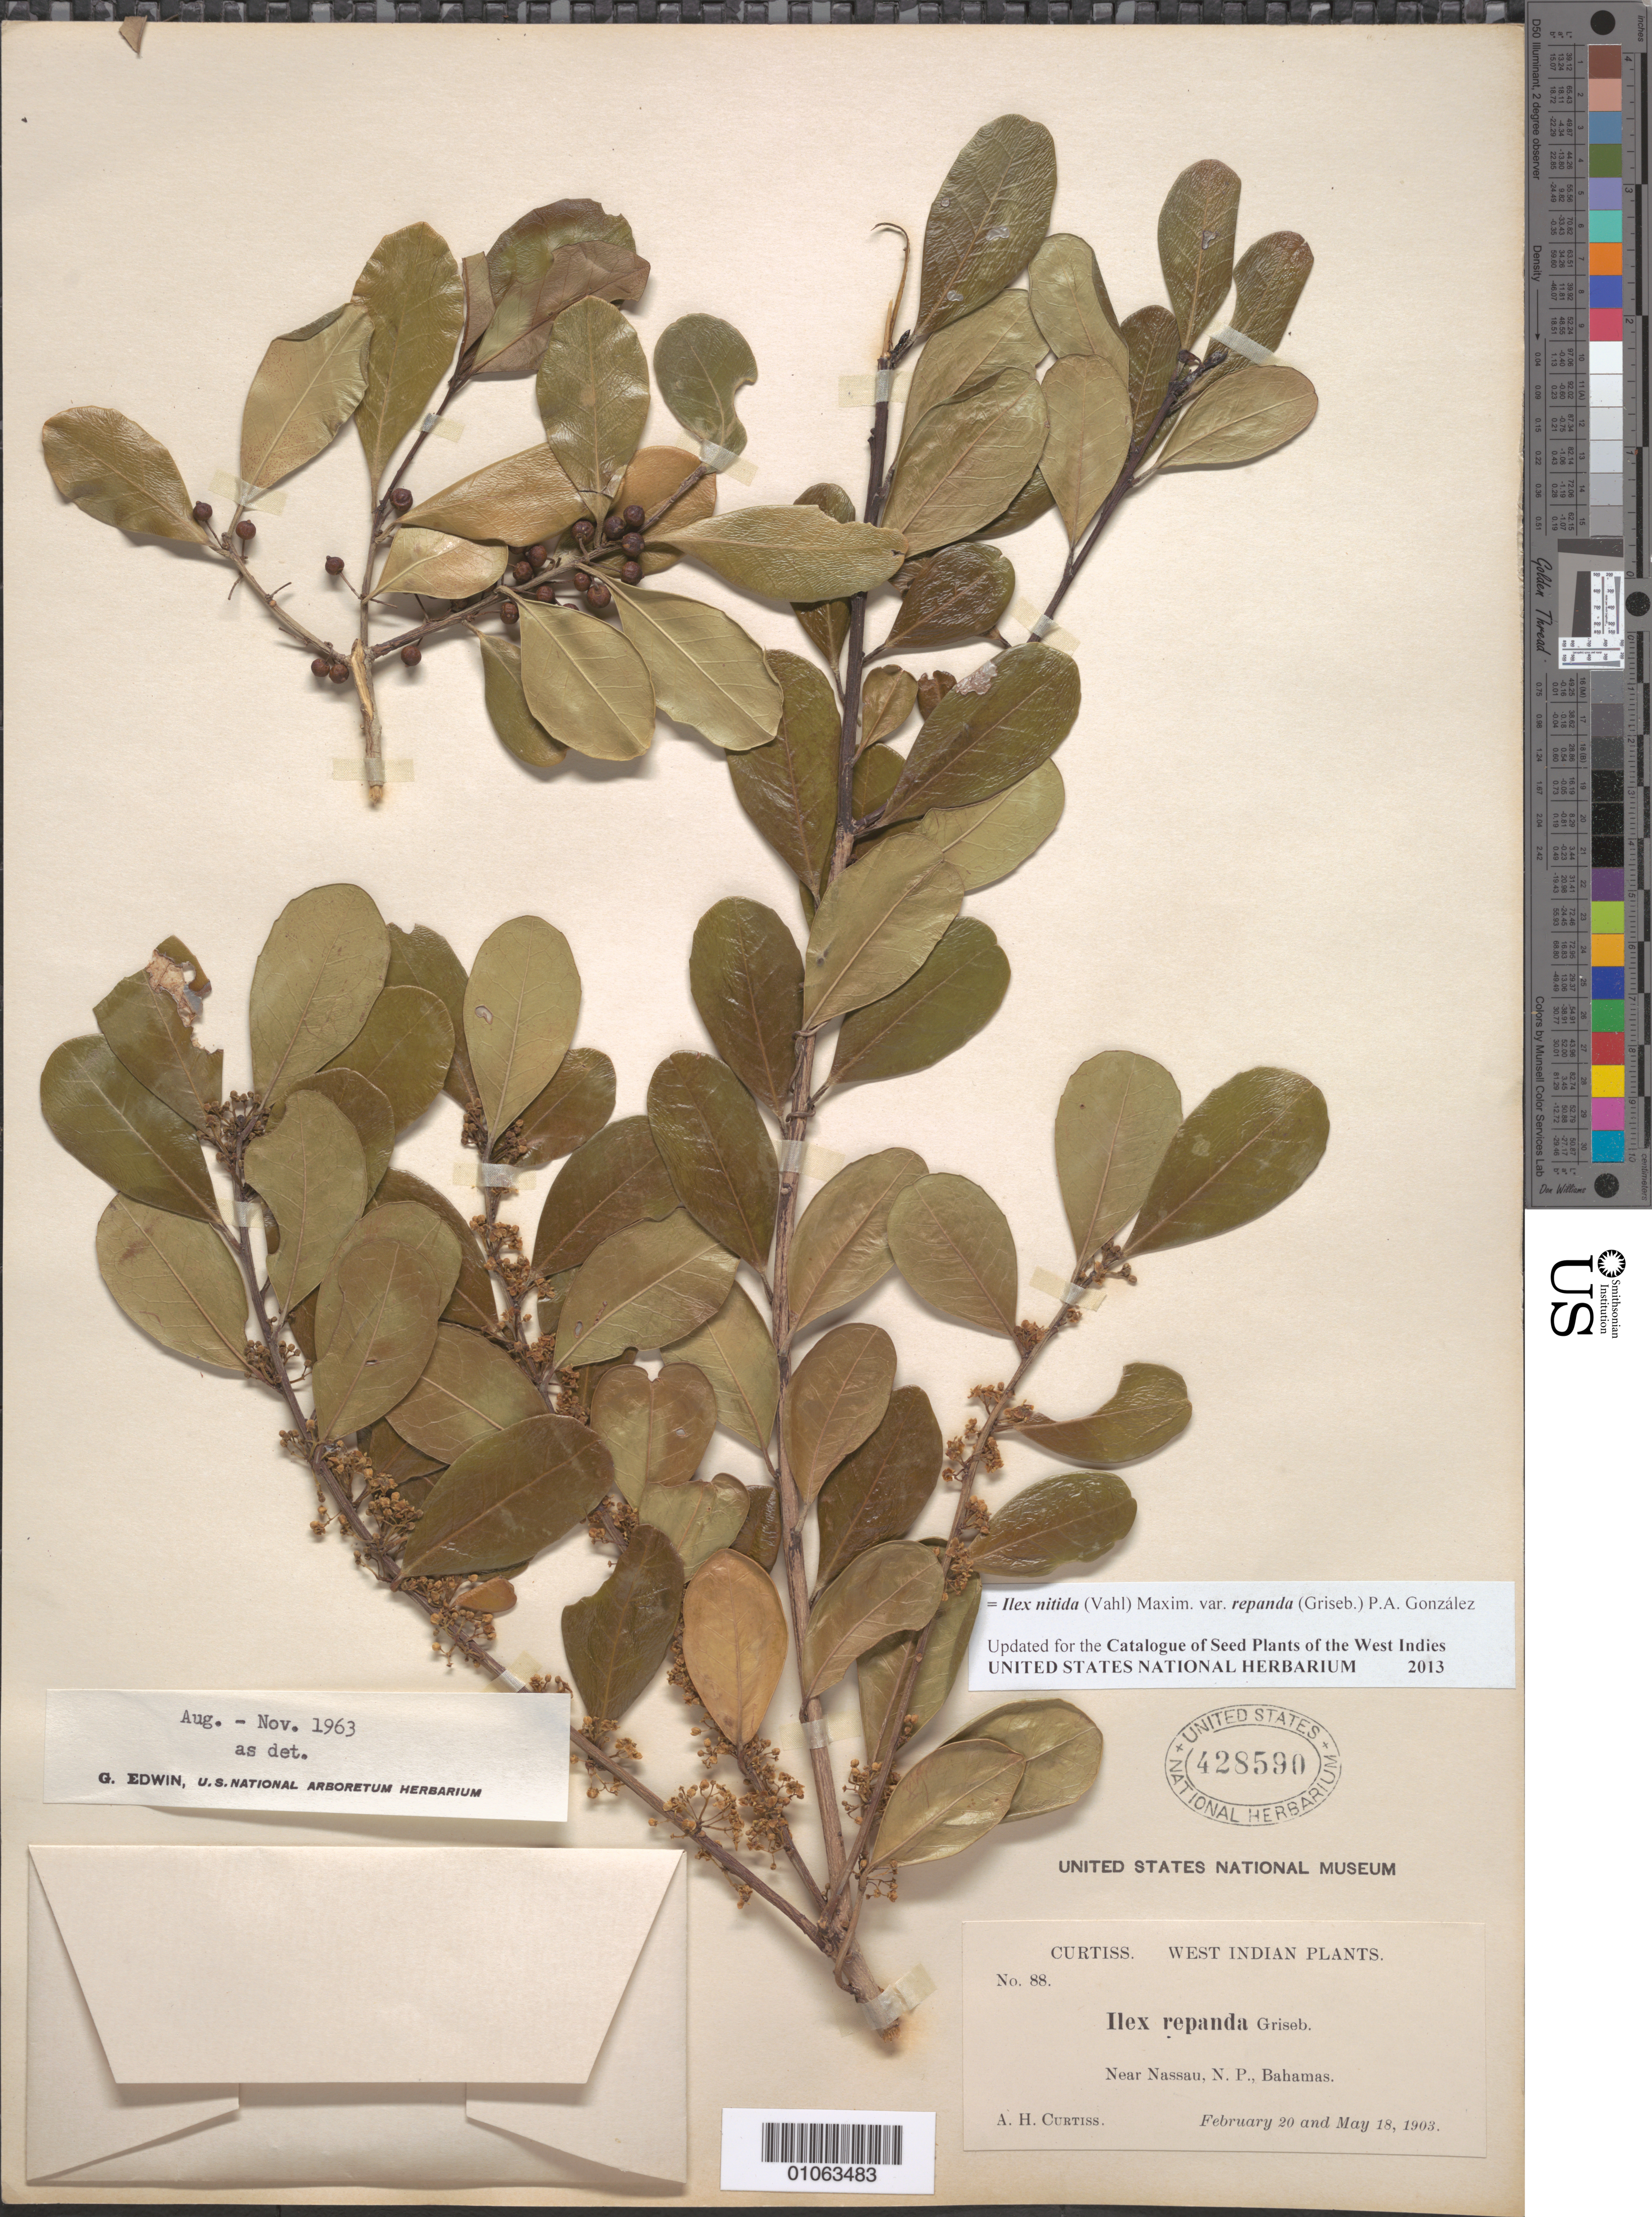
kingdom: Plantae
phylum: Tracheophyta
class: Magnoliopsida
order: Aquifoliales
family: Aquifoliaceae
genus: Ilex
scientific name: Ilex nitida var. repanda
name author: (Griseb.) P. A. González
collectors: A. H. Curtiss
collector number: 88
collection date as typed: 20 Feb 1903 to 18 Feb 1903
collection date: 1903-02-18/1903-02-20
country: Bahamas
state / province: New Providence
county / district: Nassau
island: New Providence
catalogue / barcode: US 428590